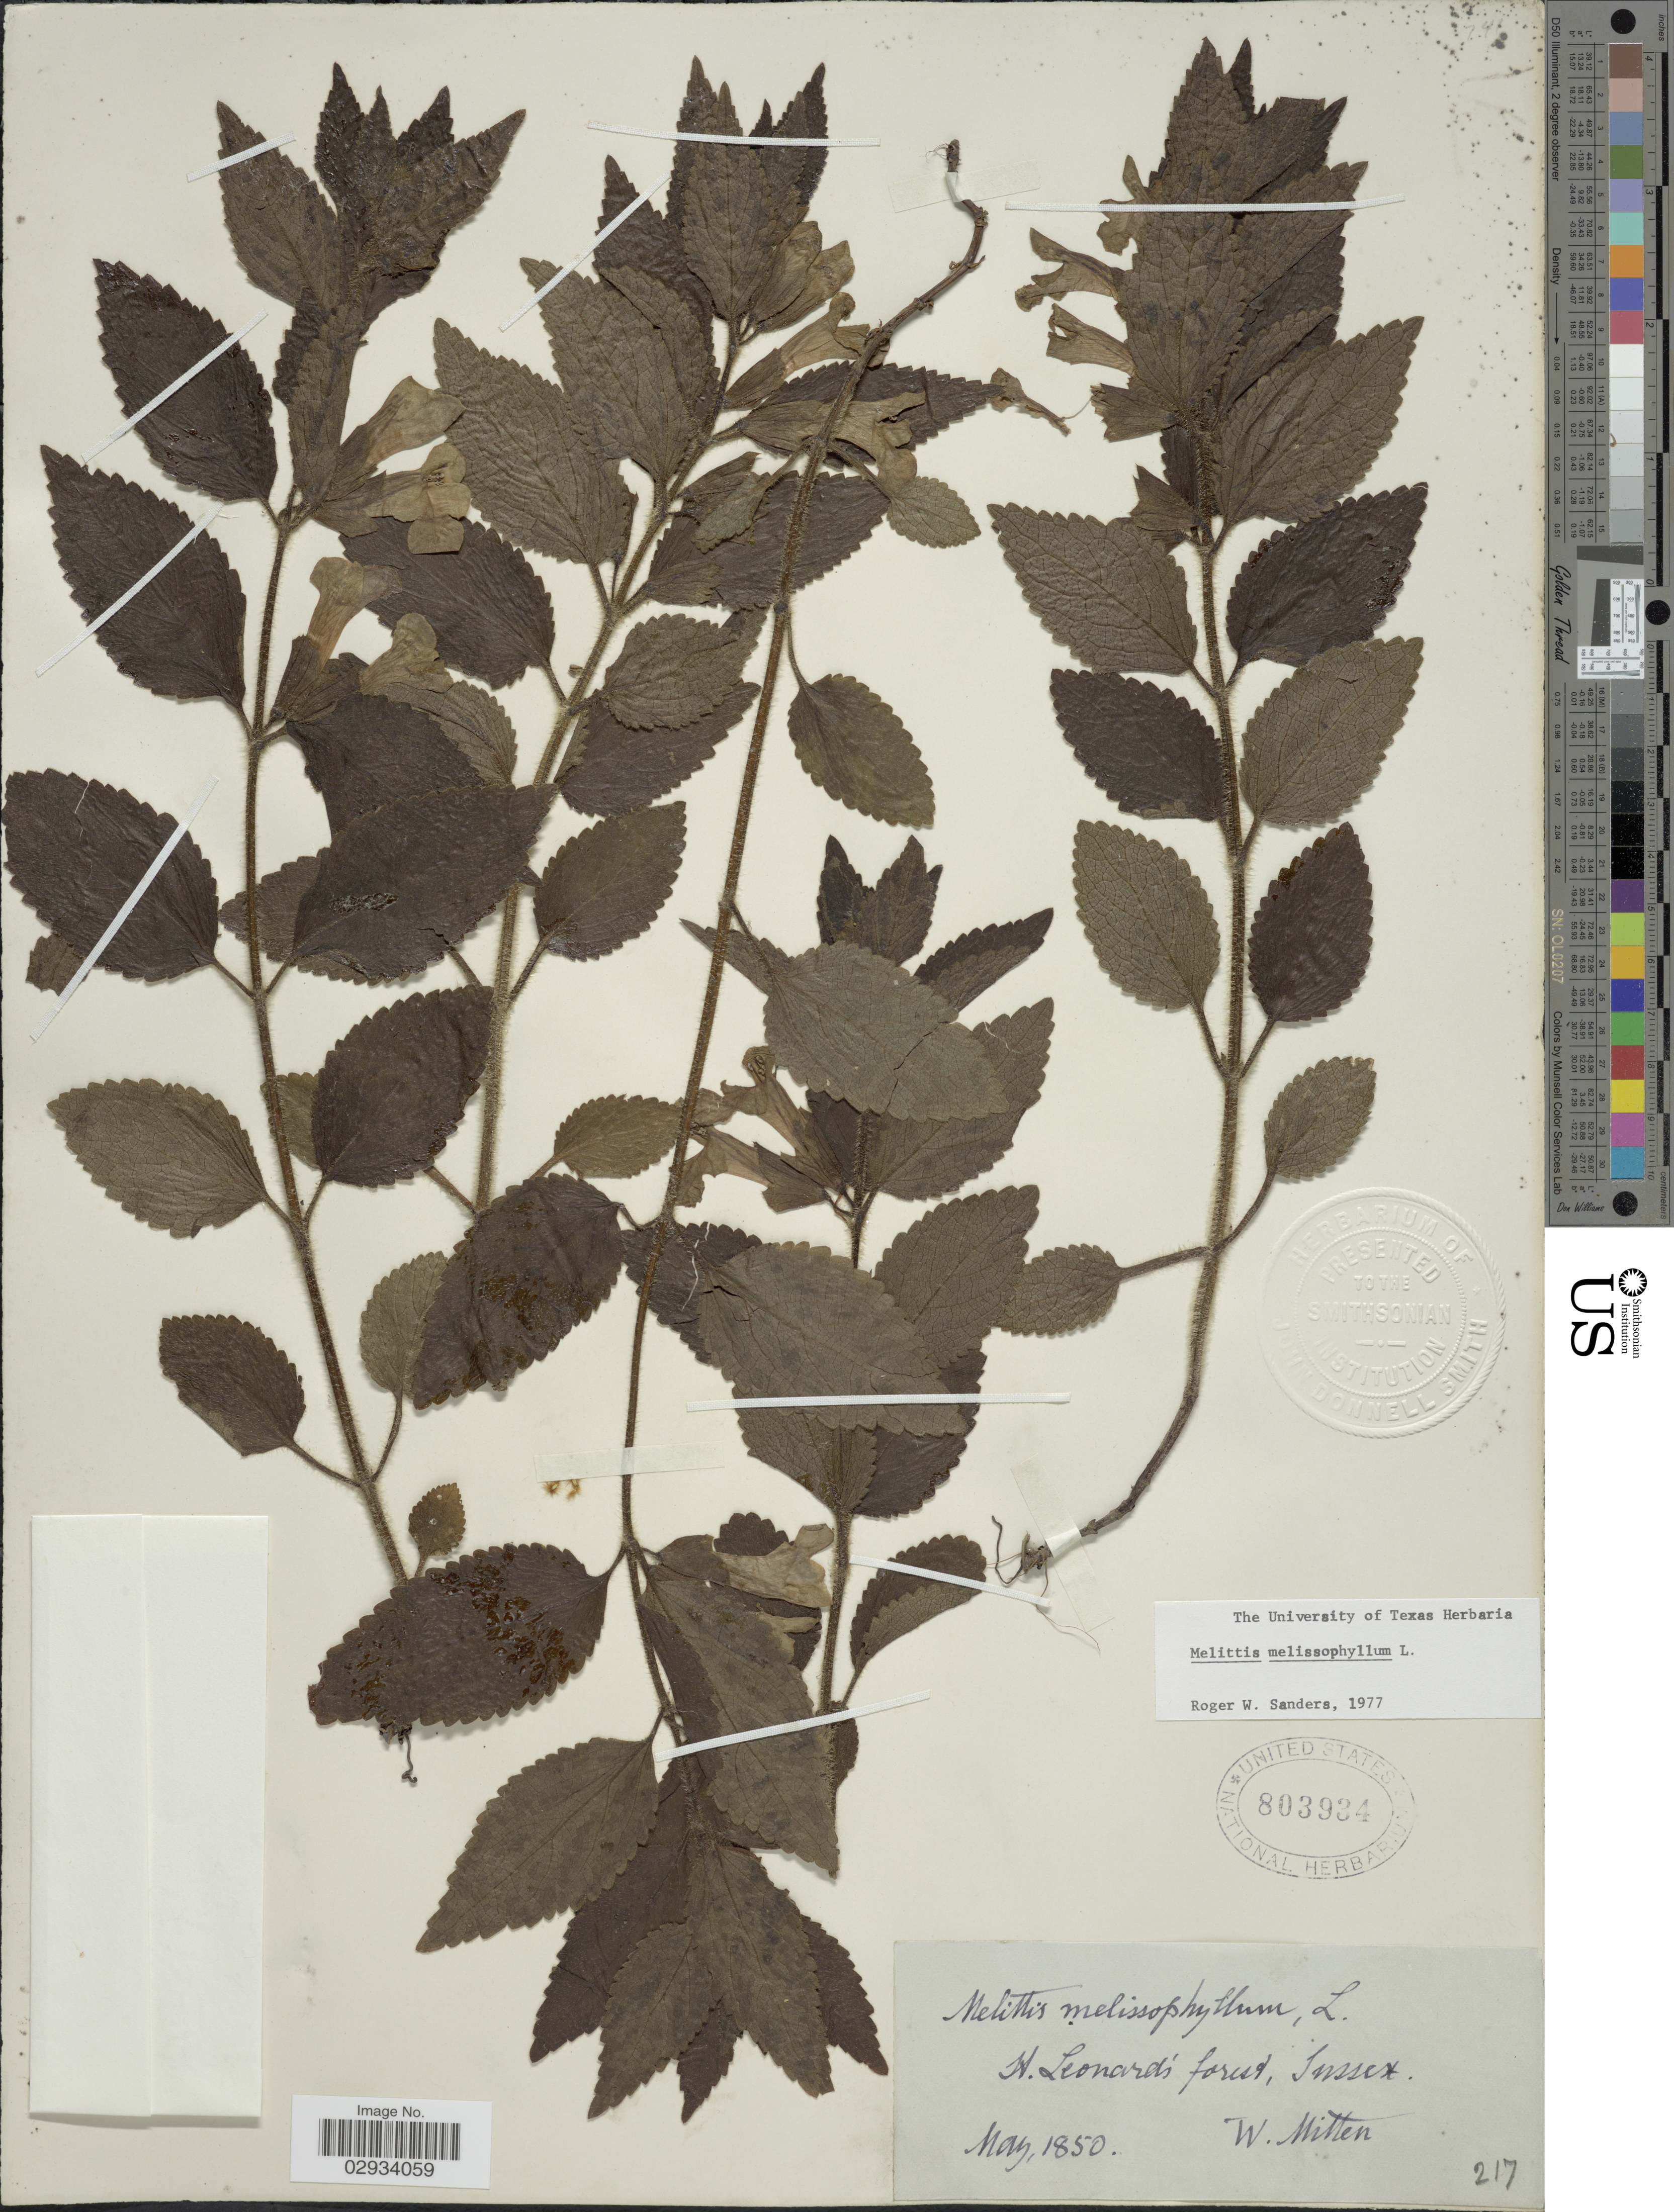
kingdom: Plantae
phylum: Tracheophyta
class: Magnoliopsida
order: Lamiales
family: Lamiaceae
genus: Melittis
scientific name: Melittis melissophyllum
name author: L.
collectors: W. Mitten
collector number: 217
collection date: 1850-05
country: United Kingdom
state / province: England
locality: St. Leonard's forest, Sussex.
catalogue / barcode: US 803934